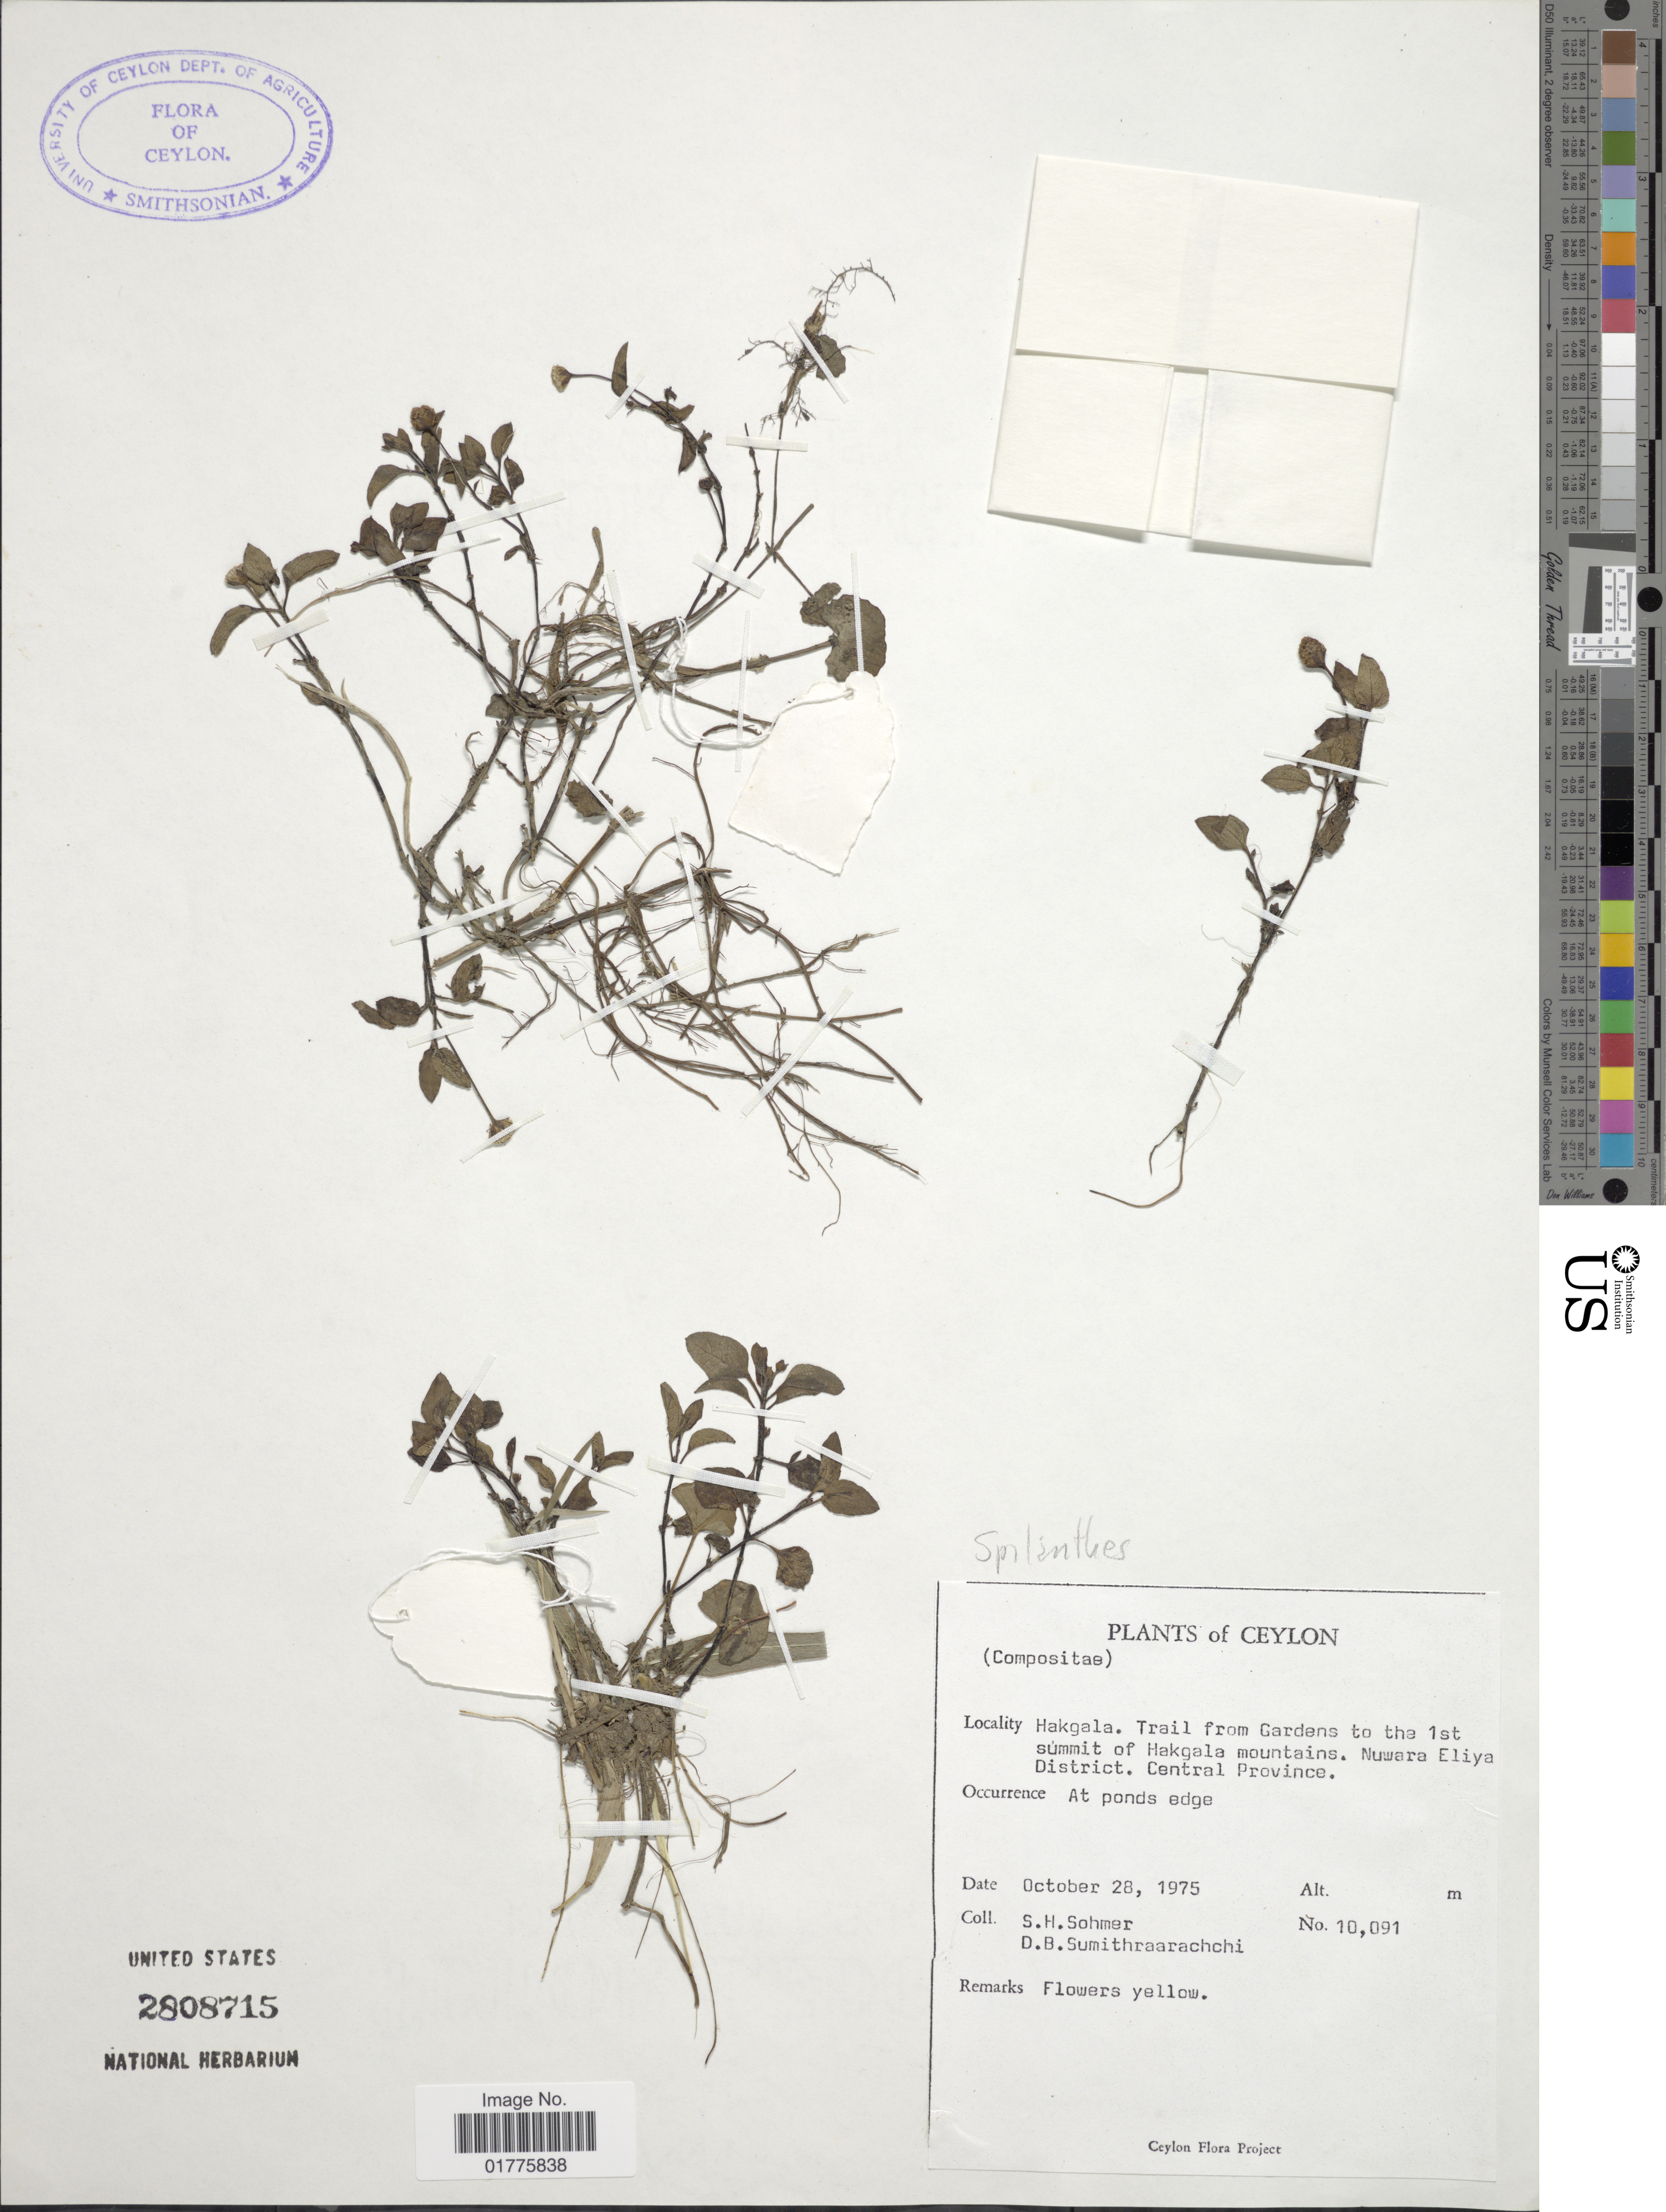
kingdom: Plantae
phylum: Tracheophyta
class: Magnoliopsida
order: Asterales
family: Asteraceae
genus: Acmella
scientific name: Acmella sp.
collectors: S. H. Sohmer & D. B. Sumithraarachchi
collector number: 10091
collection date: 1975-10-28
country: Sri Lanka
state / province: Central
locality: Hakgala, trail from Gardens to the 1st summit of Hakgala mountains, Nuwara Eliya District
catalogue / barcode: US 2808715